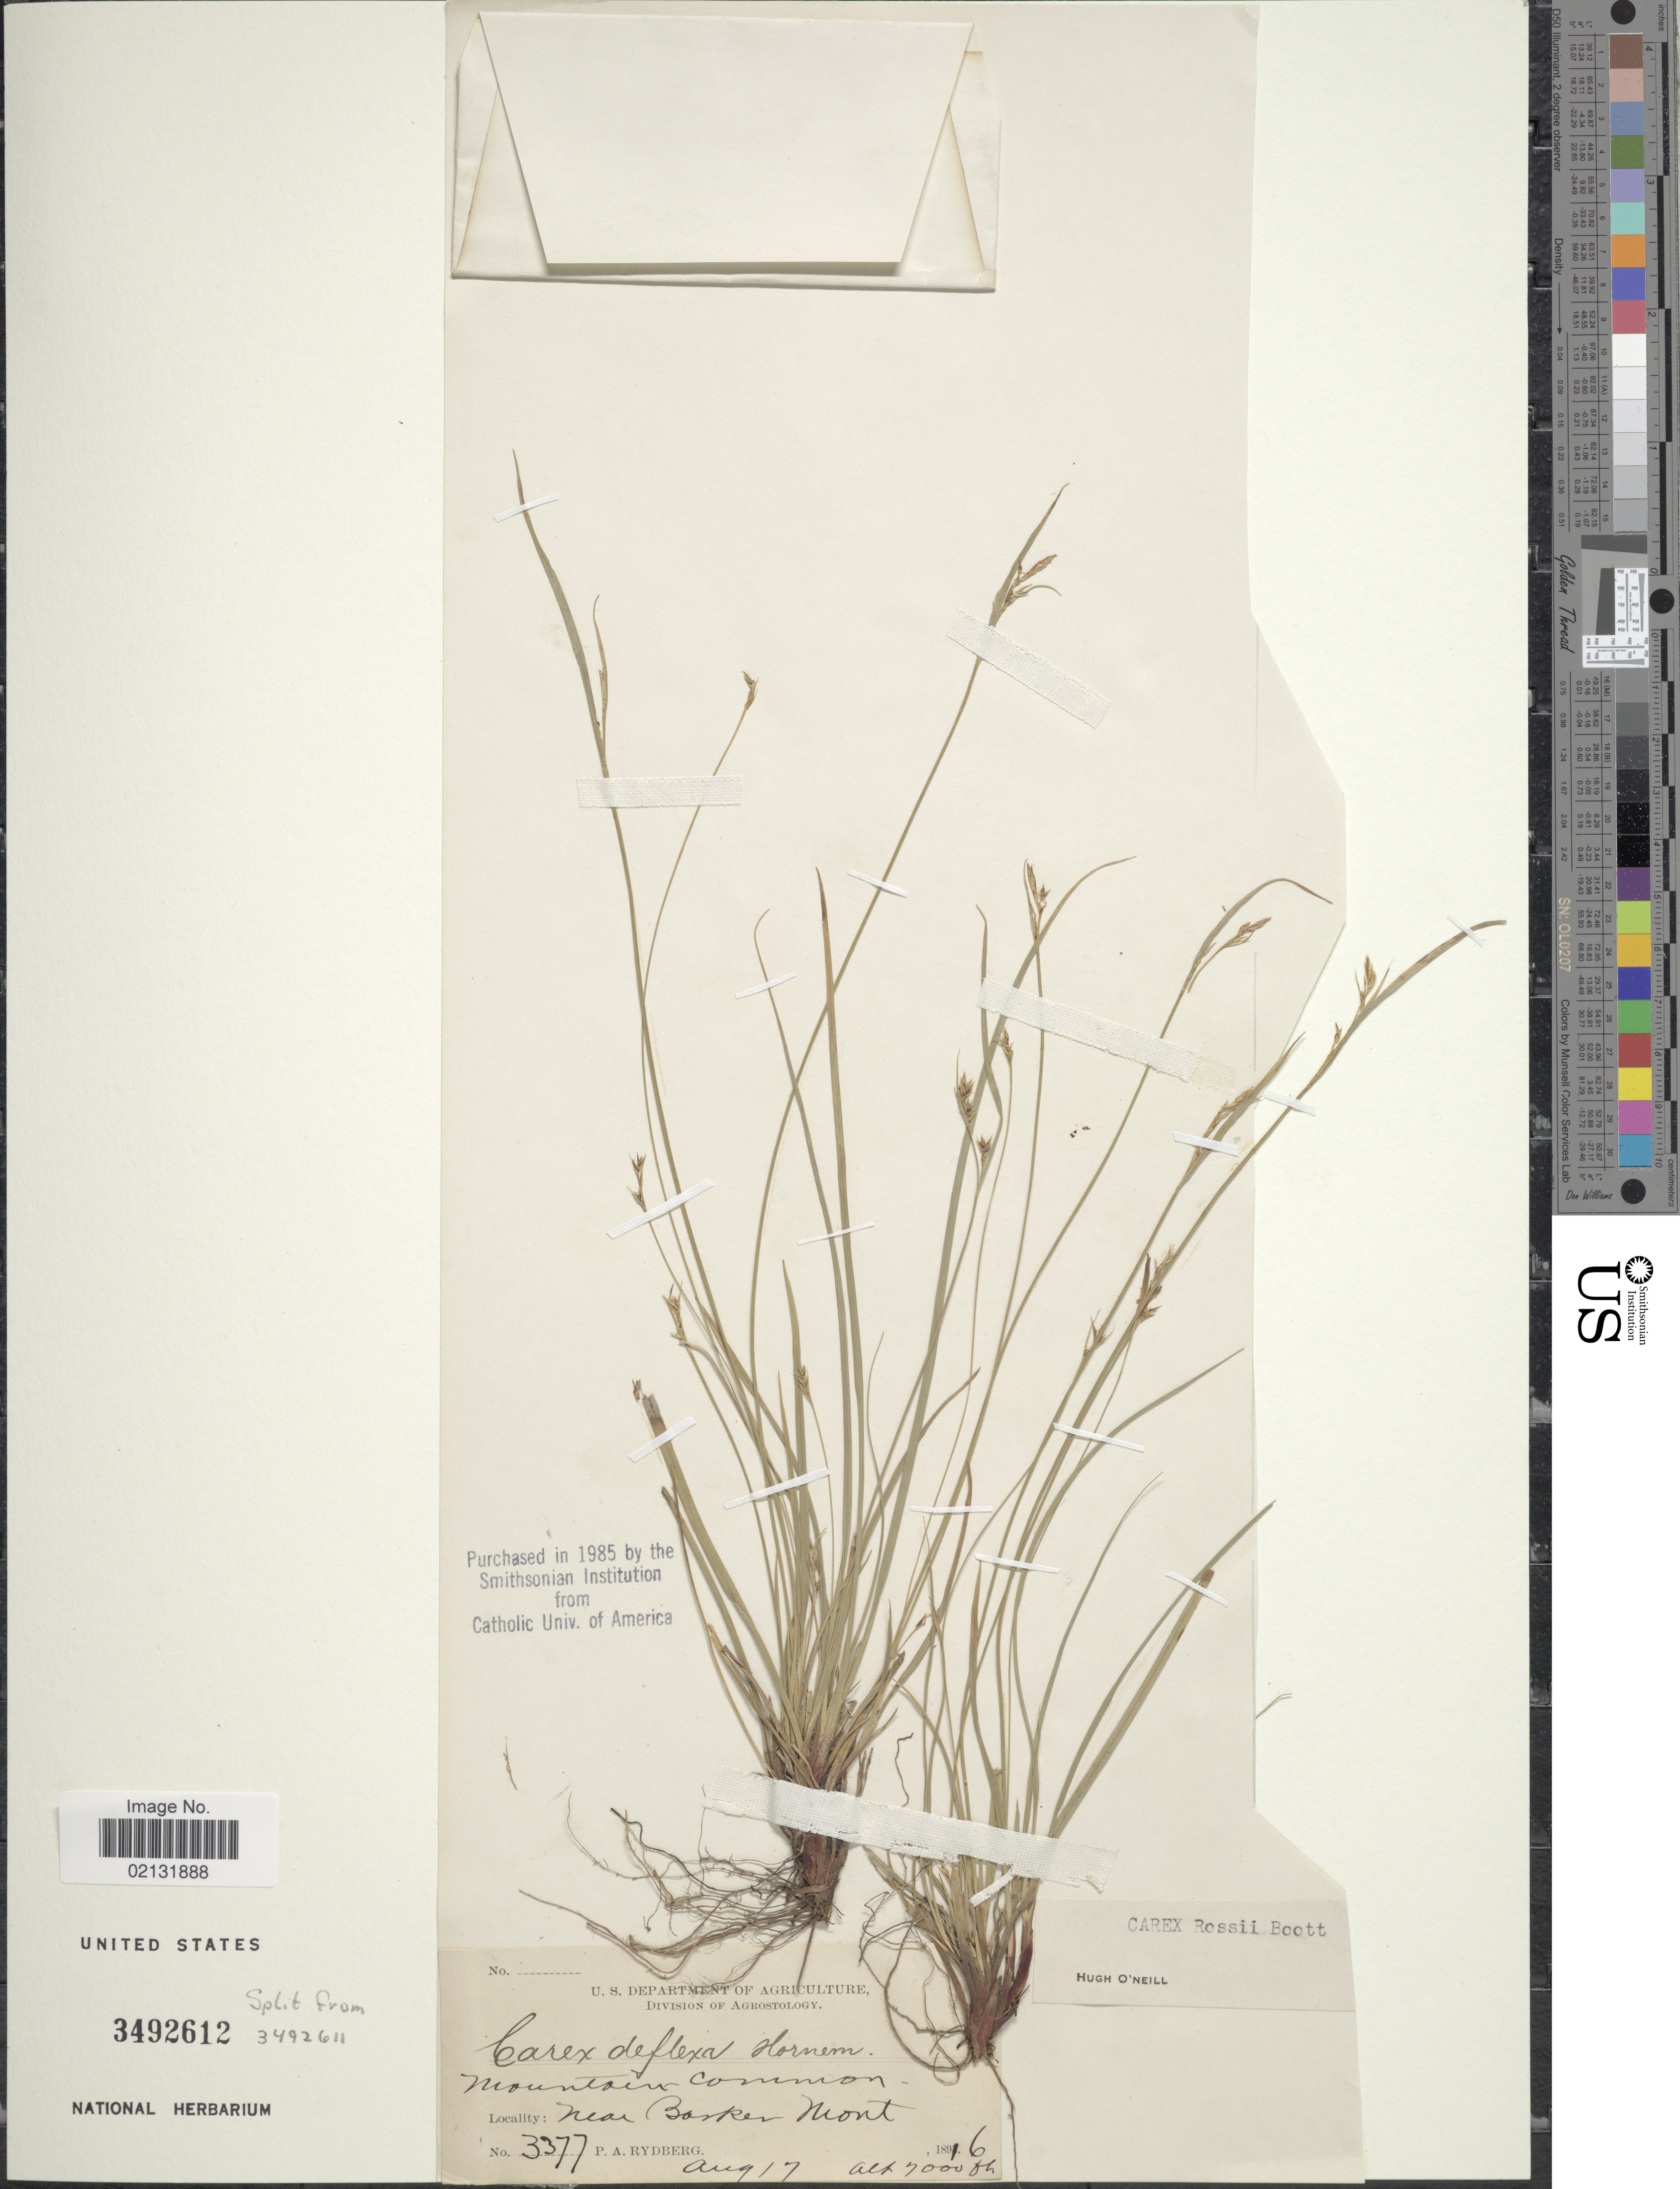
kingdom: Plantae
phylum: Tracheophyta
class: Liliopsida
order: Poales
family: Cyperaceae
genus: Carex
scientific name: Carex rossii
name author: Boott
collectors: P. A. Rydberg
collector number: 3377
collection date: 1896-08-17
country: United States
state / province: Montana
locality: Mountain Common Near Barker Mont.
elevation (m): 2134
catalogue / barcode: US 3492612